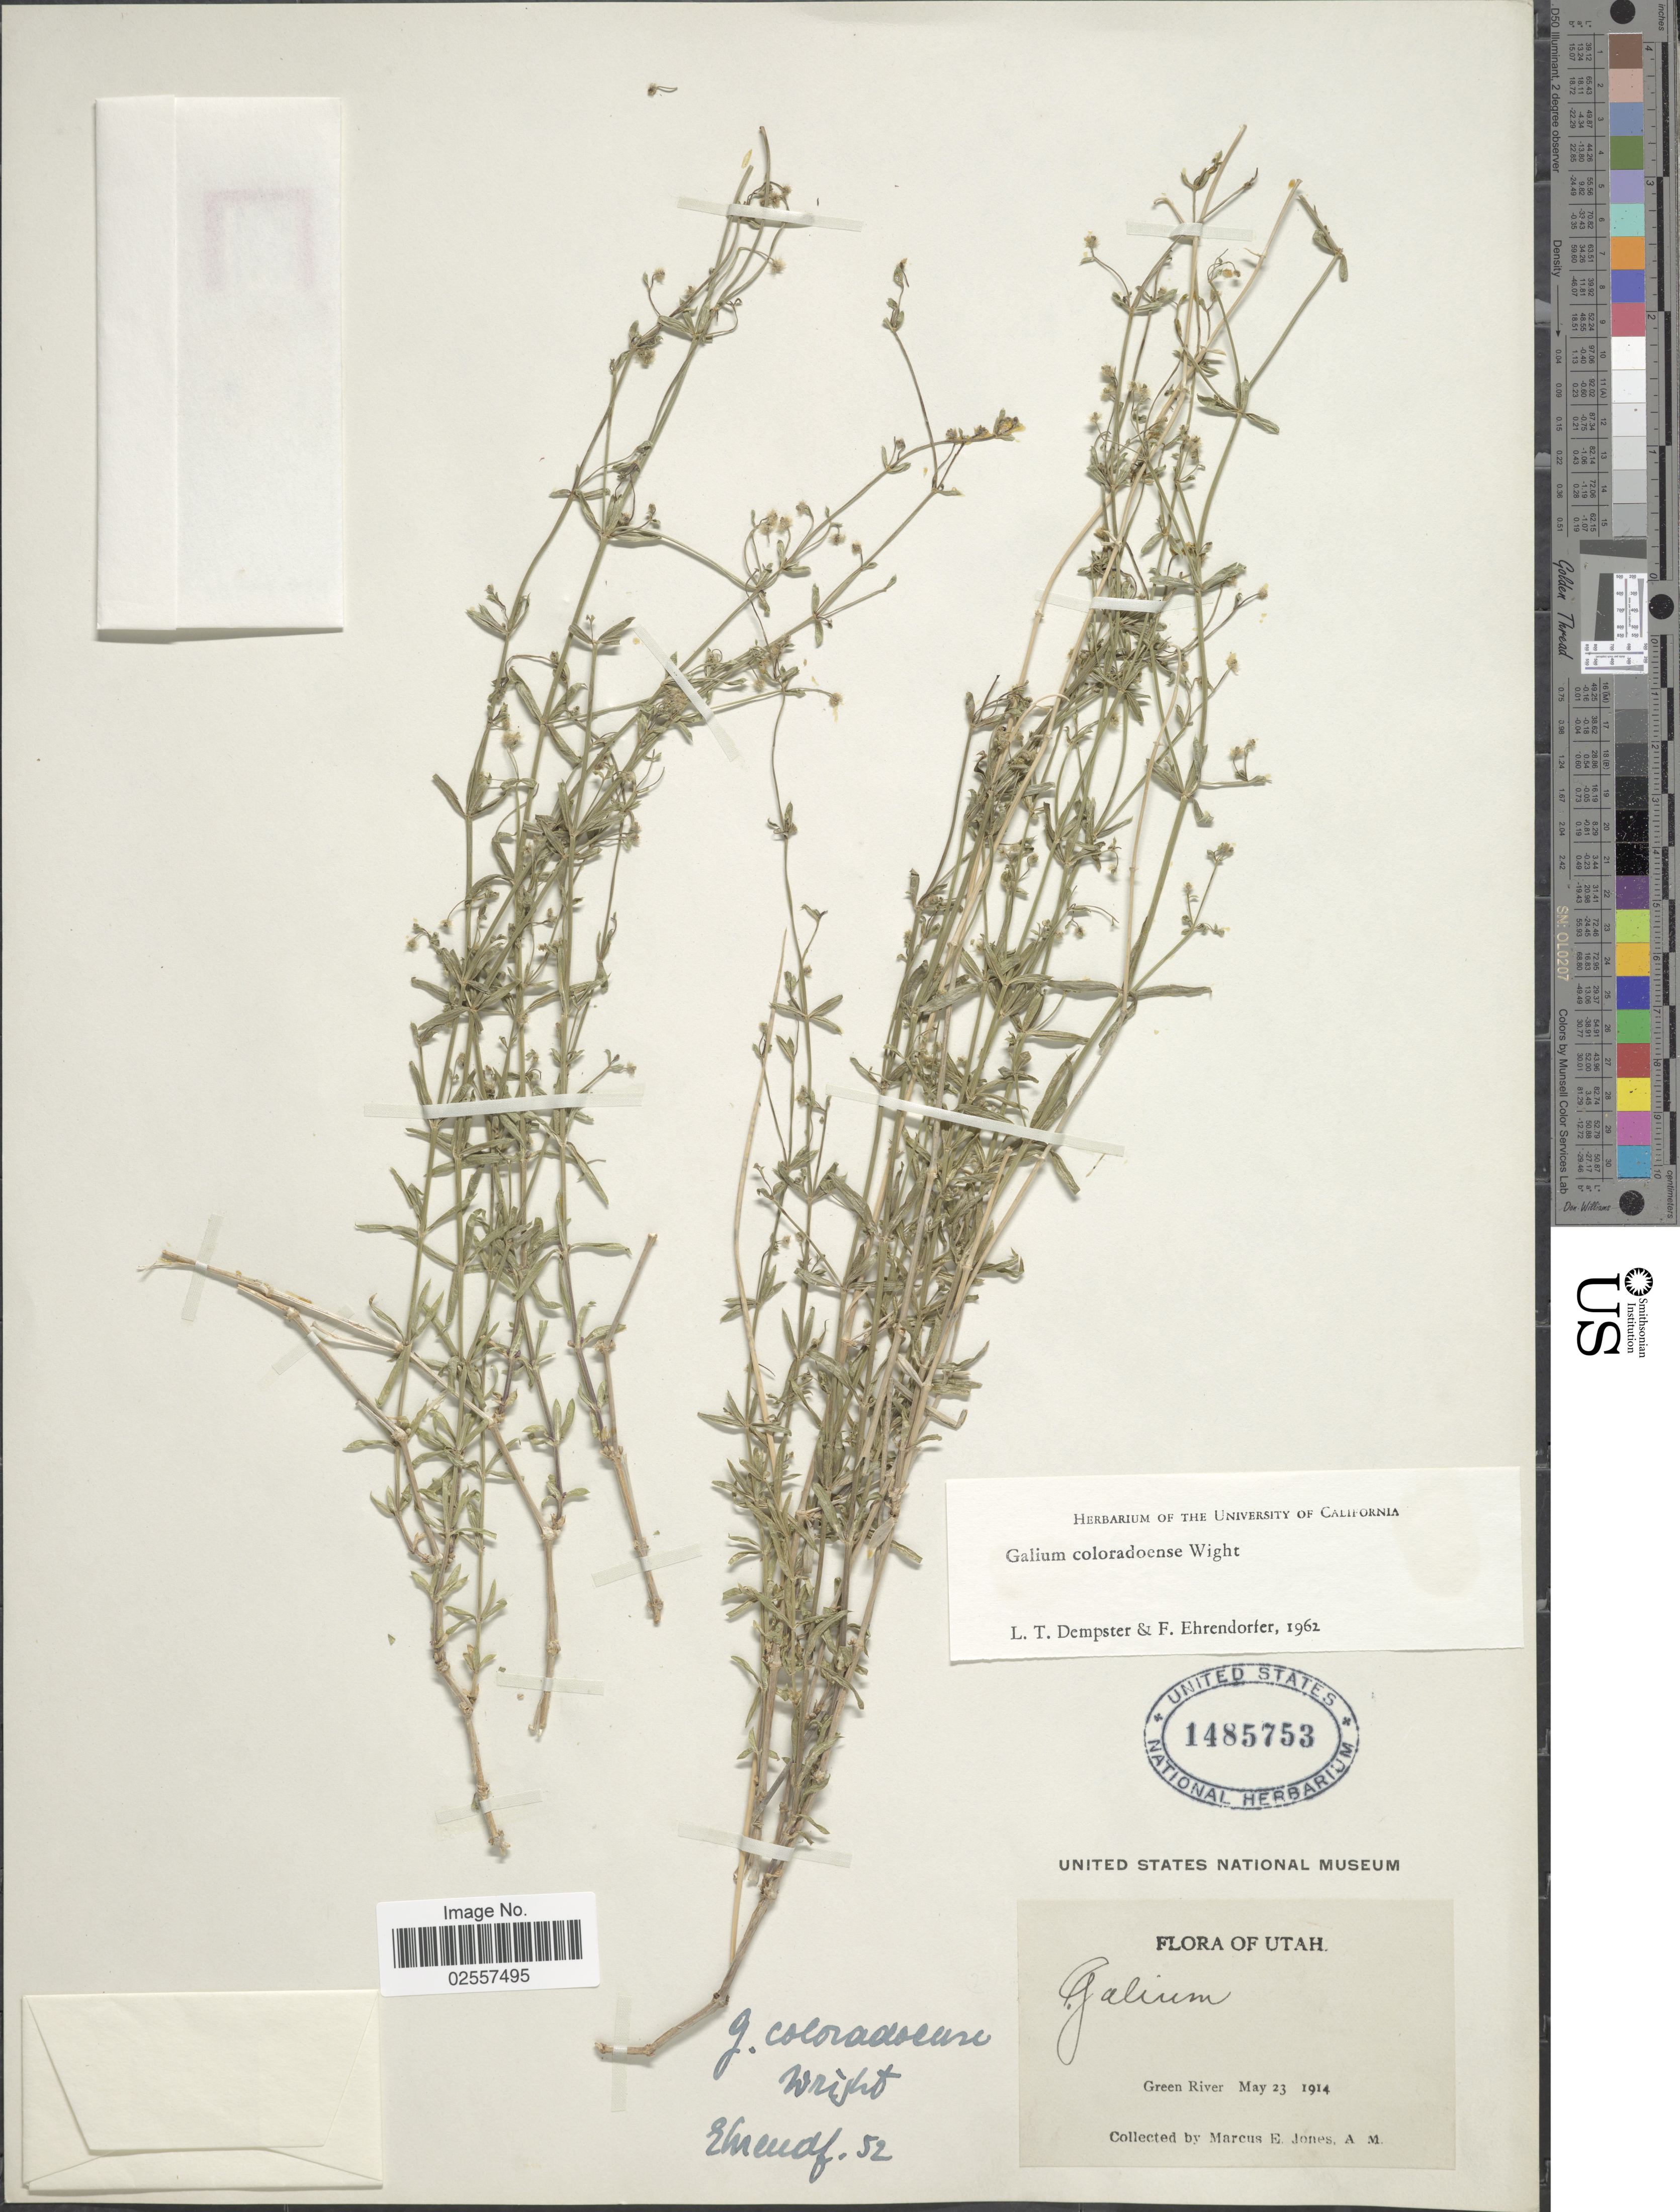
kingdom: Plantae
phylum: Tracheophyta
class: Magnoliopsida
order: Gentianales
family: Rubiaceae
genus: Galium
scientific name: Galium coloradoense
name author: W.F. Wright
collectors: M. E. Jones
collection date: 1914-05-23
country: United States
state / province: Utah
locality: Green River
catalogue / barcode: US 1485753